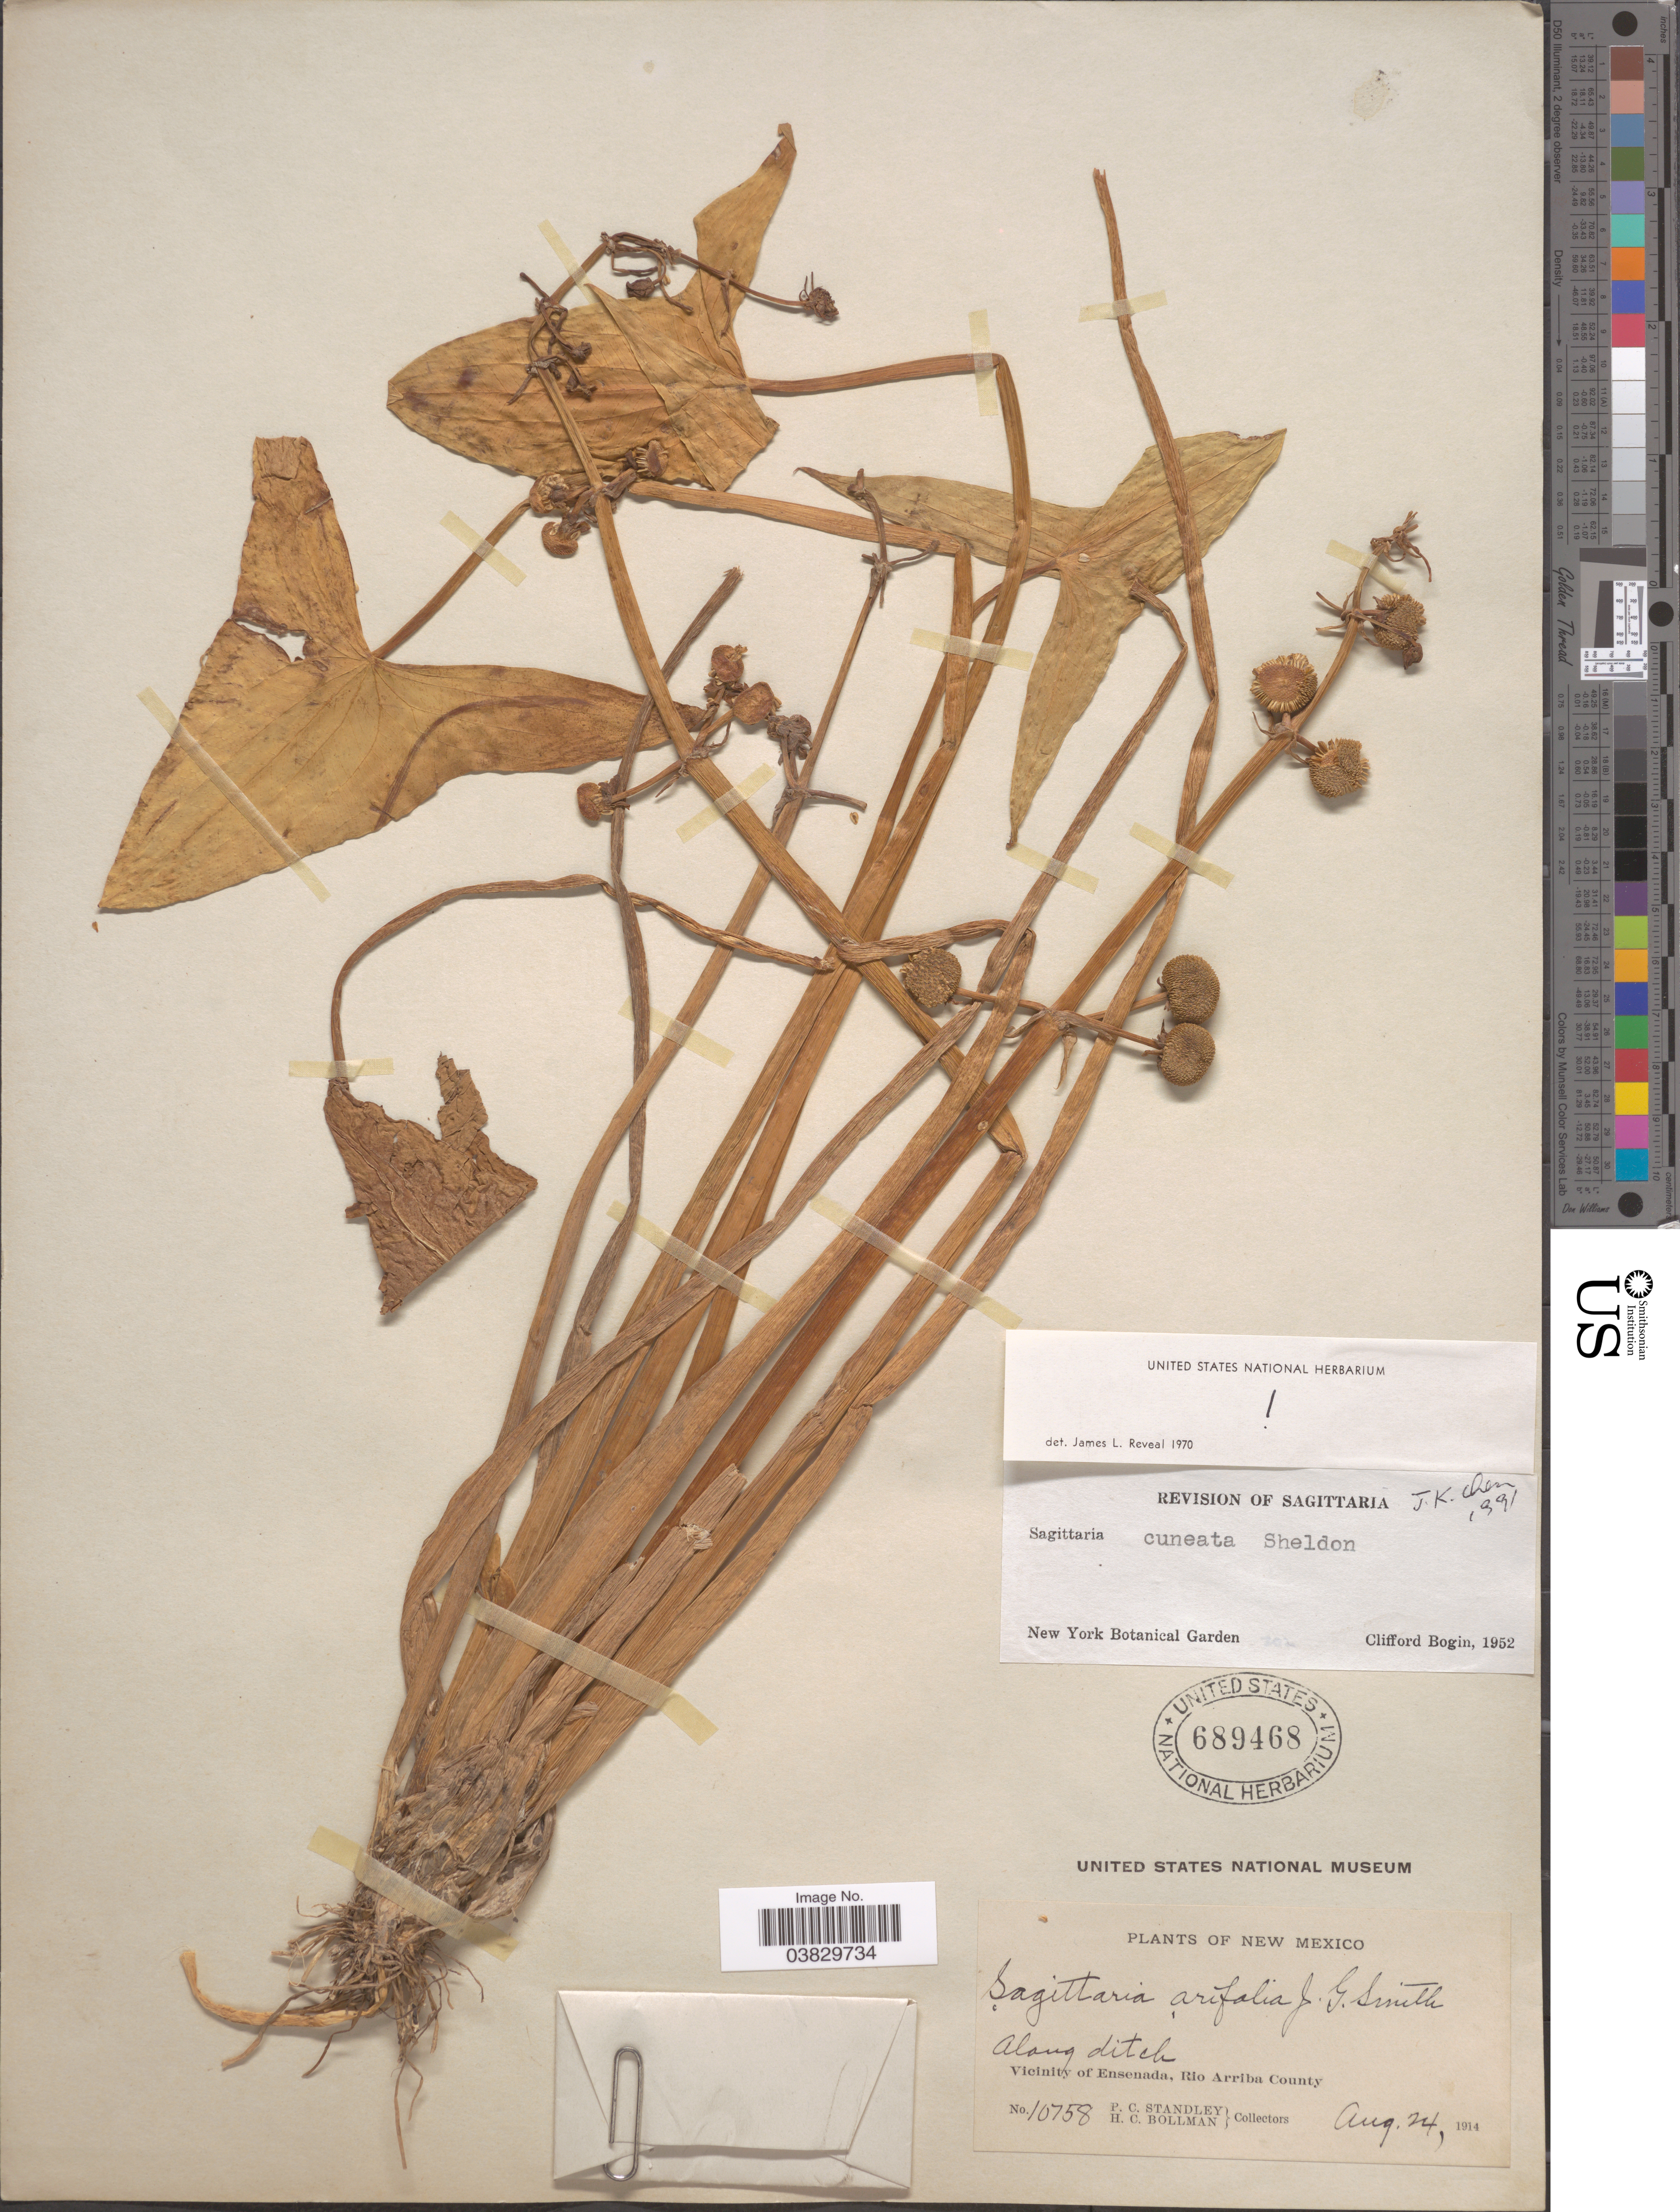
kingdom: Plantae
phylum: Tracheophyta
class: Liliopsida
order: Alismatales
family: Alismataceae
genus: Sagittaria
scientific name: Sagittaria cuneata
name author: E. Sheld.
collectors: P. C. Standley & H. C. Bollman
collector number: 10758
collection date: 1914-08-24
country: United States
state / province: New Mexico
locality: Along ditch, Vicinity of Ensenada, Rio Arriba County.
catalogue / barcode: US 689468